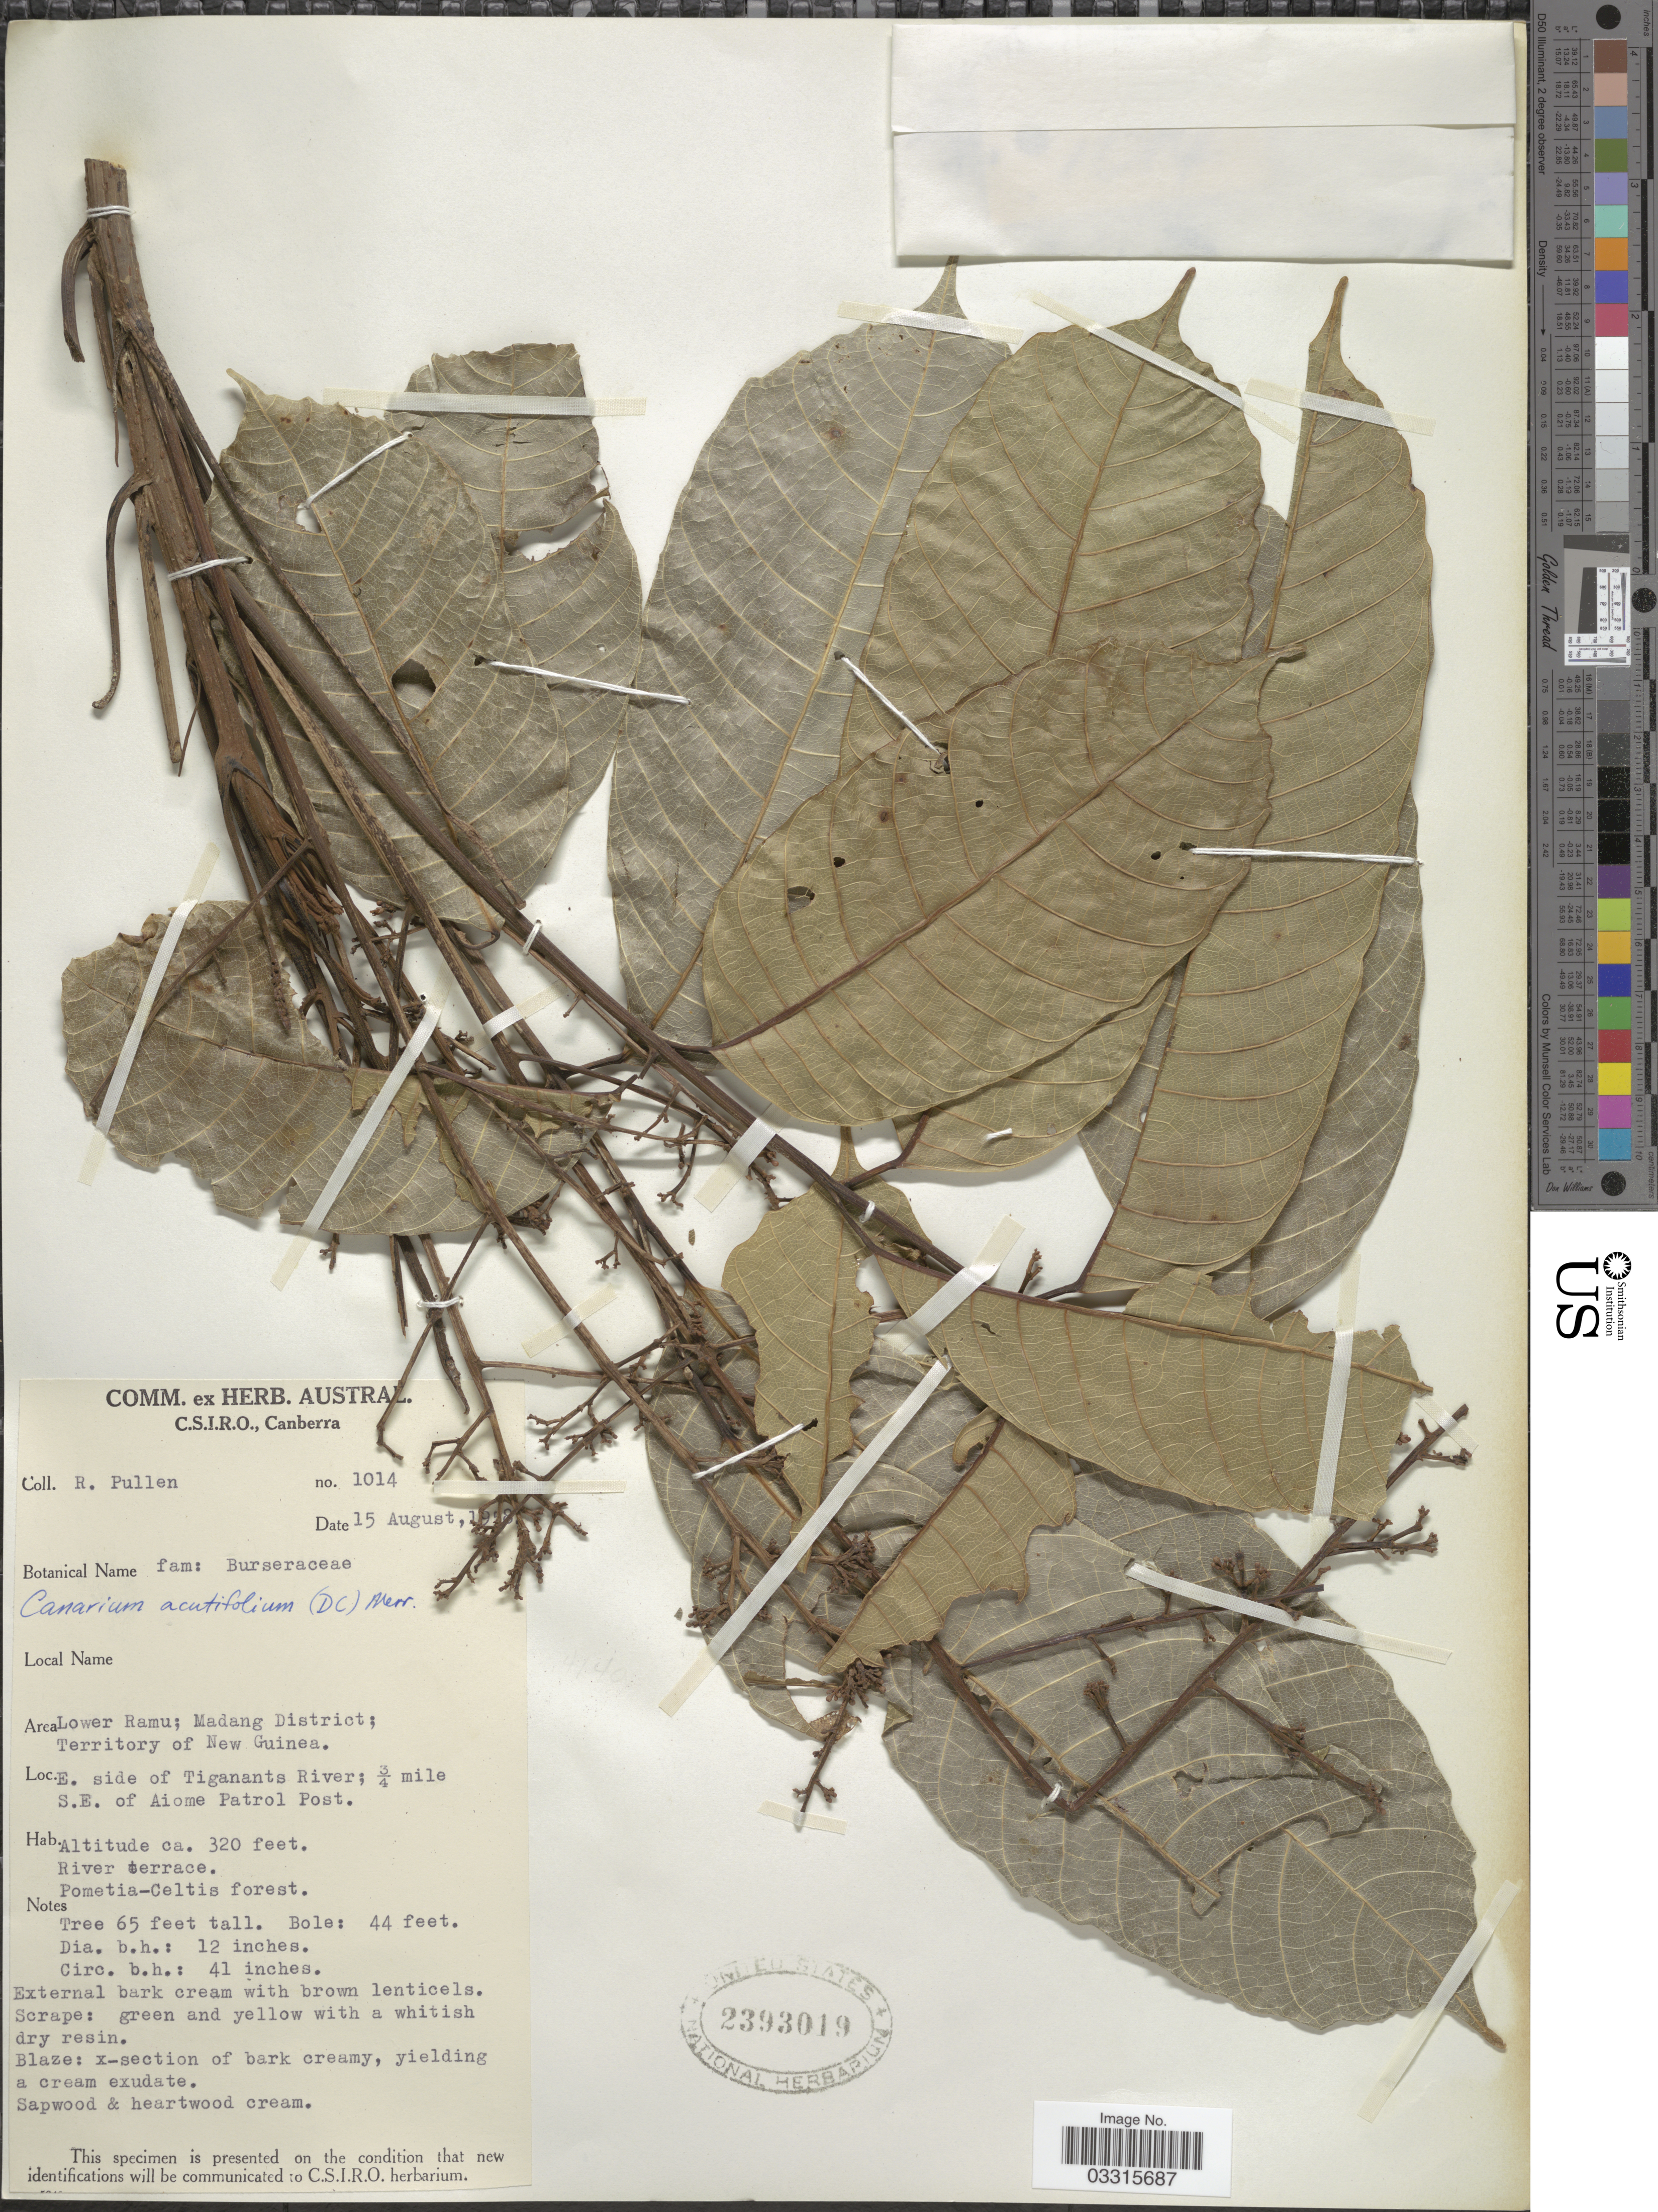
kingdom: Plantae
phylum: Tracheophyta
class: Magnoliopsida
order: Sapindales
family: Burseraceae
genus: Canarium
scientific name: Canarium acutifolium var. acutifolium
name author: (DC.) Merr.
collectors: R. Pullen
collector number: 1014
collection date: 1958-08-15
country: Papua New Guinea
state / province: Madang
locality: Lower Ramu; Territory of New Guinea. E. side of Tiganants River; ¾ mile S.E. of Aiome Patrol Post.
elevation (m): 98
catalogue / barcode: US 2393019